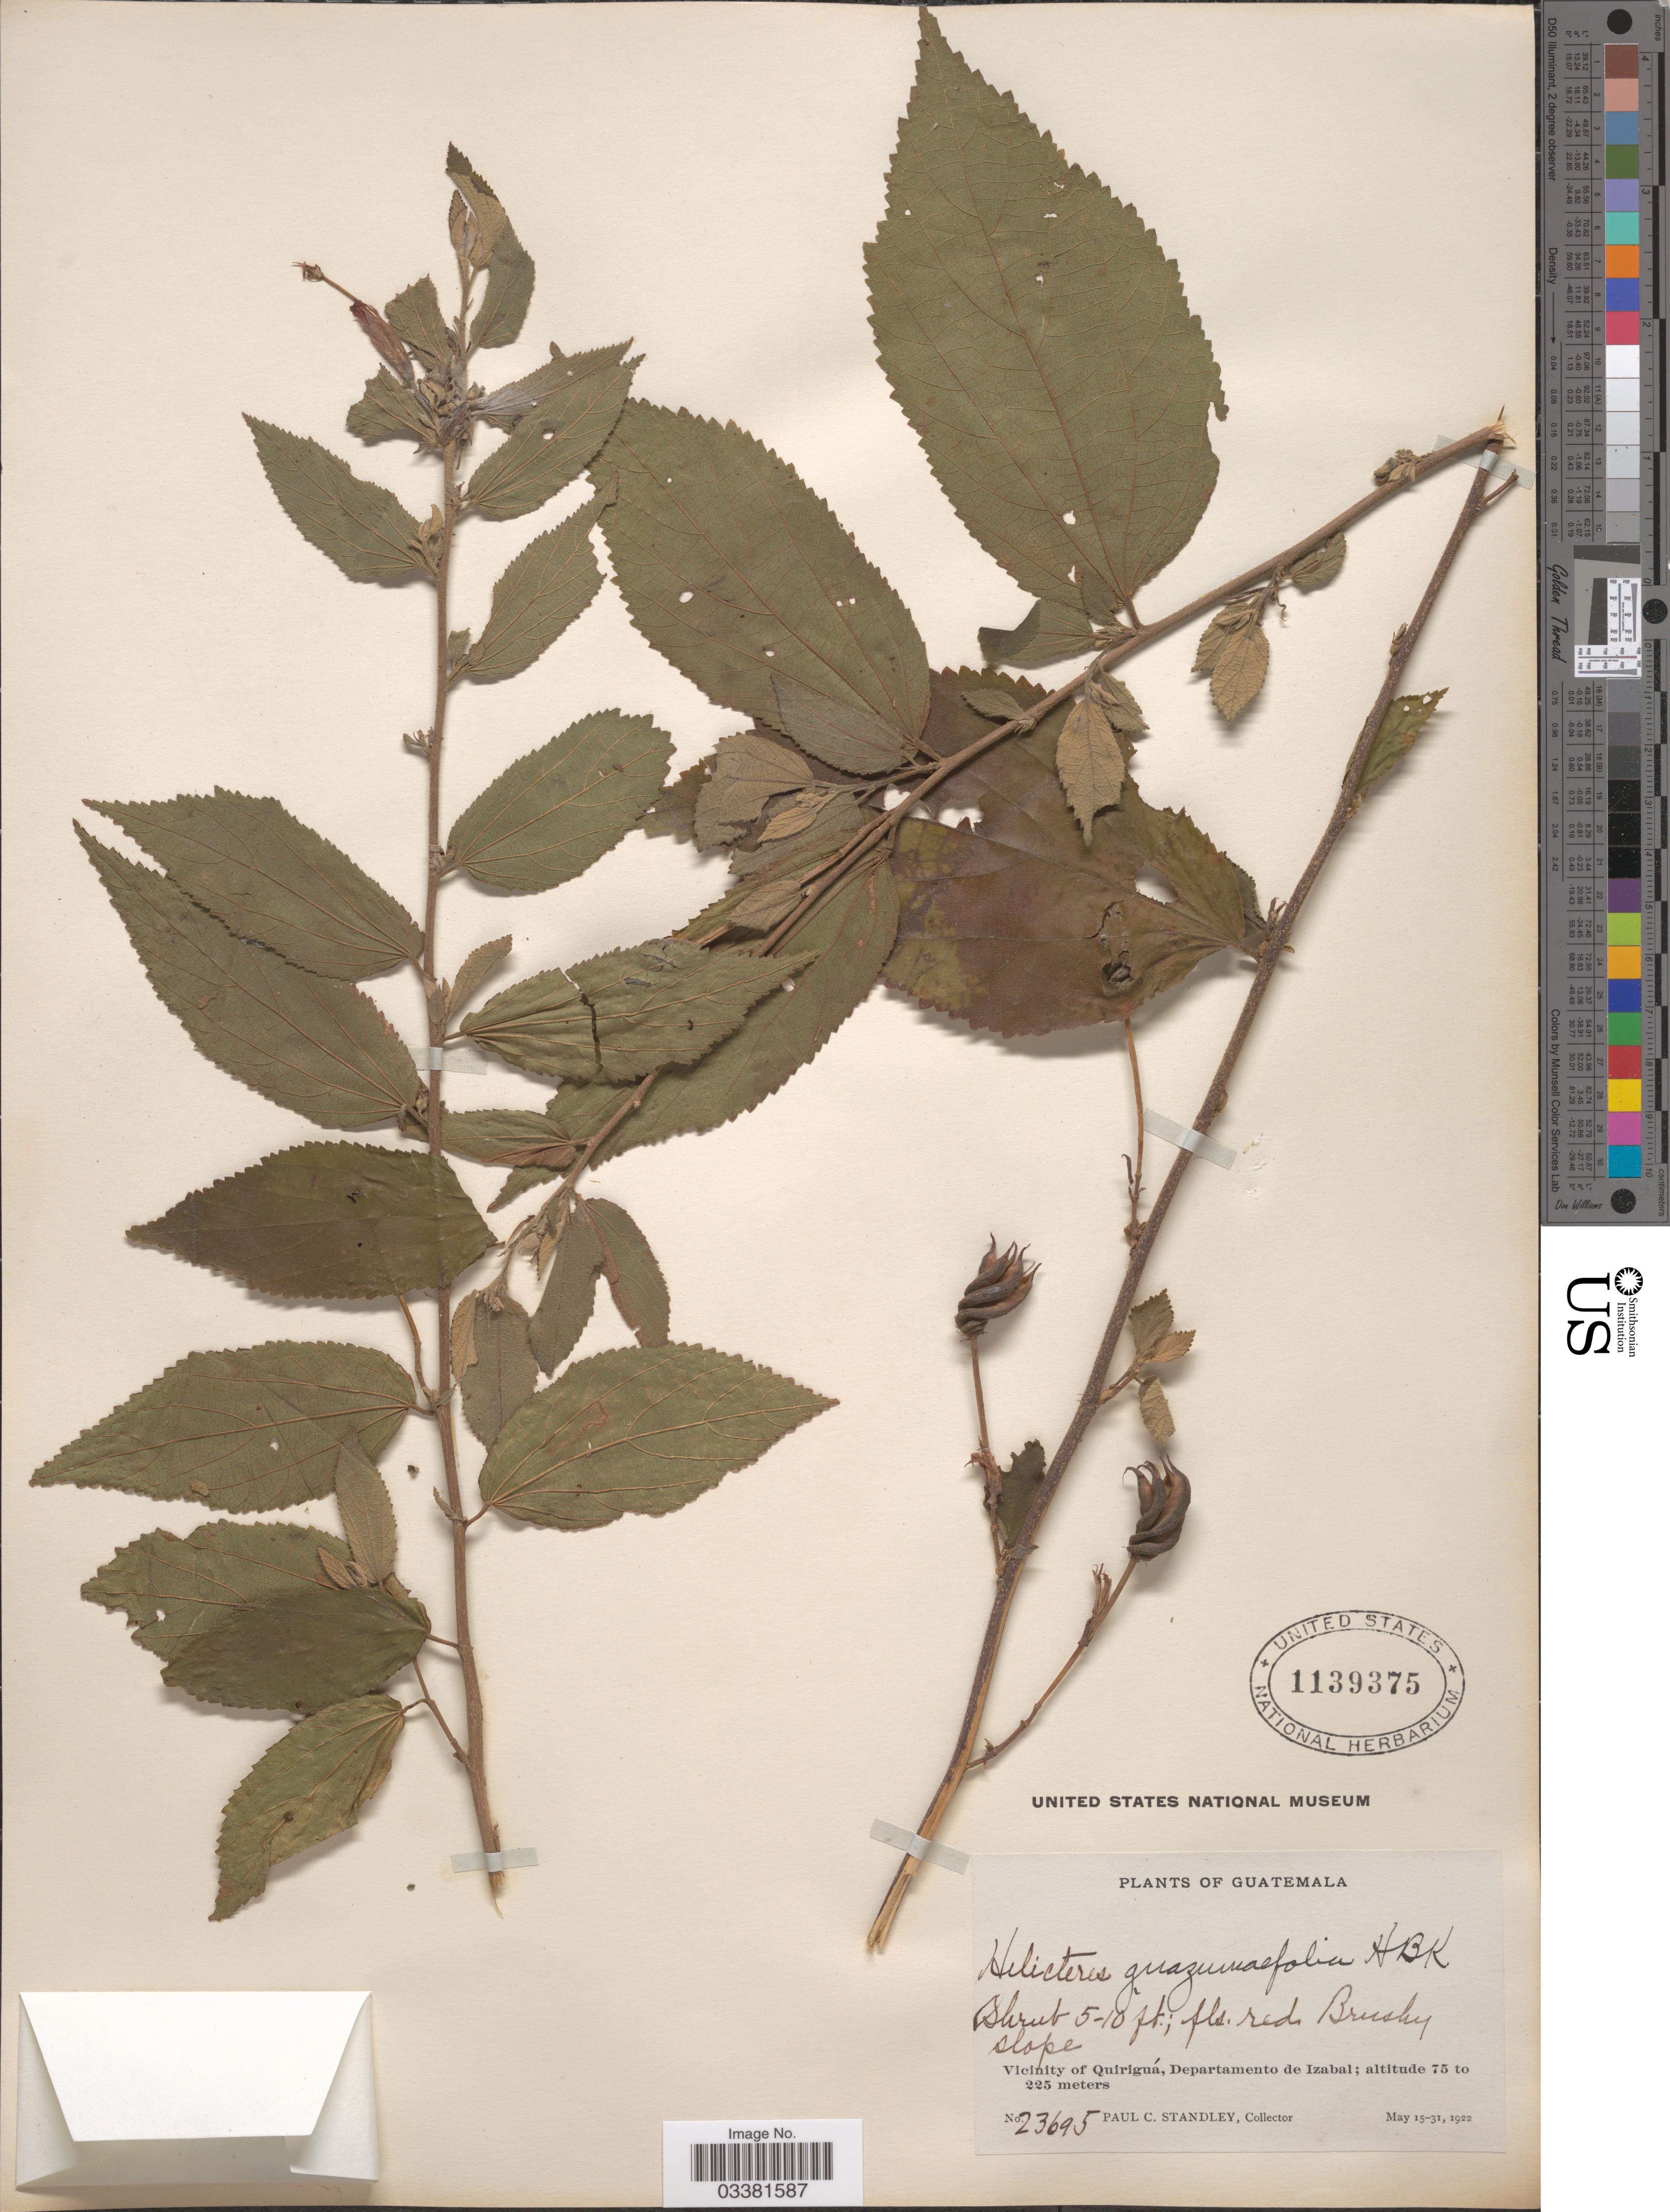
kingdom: Plantae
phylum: Tracheophyta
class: Magnoliopsida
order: Malvales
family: Malvaceae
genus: Helicteres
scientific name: Helicteres guazumifolia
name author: Kunth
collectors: P. C. Standley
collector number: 23695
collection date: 1922-05-15/1922-05-31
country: Guatemala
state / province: Izabal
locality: Vicinity of Quiriguá, Departamento de Izabal.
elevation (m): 75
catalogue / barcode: US 1139375